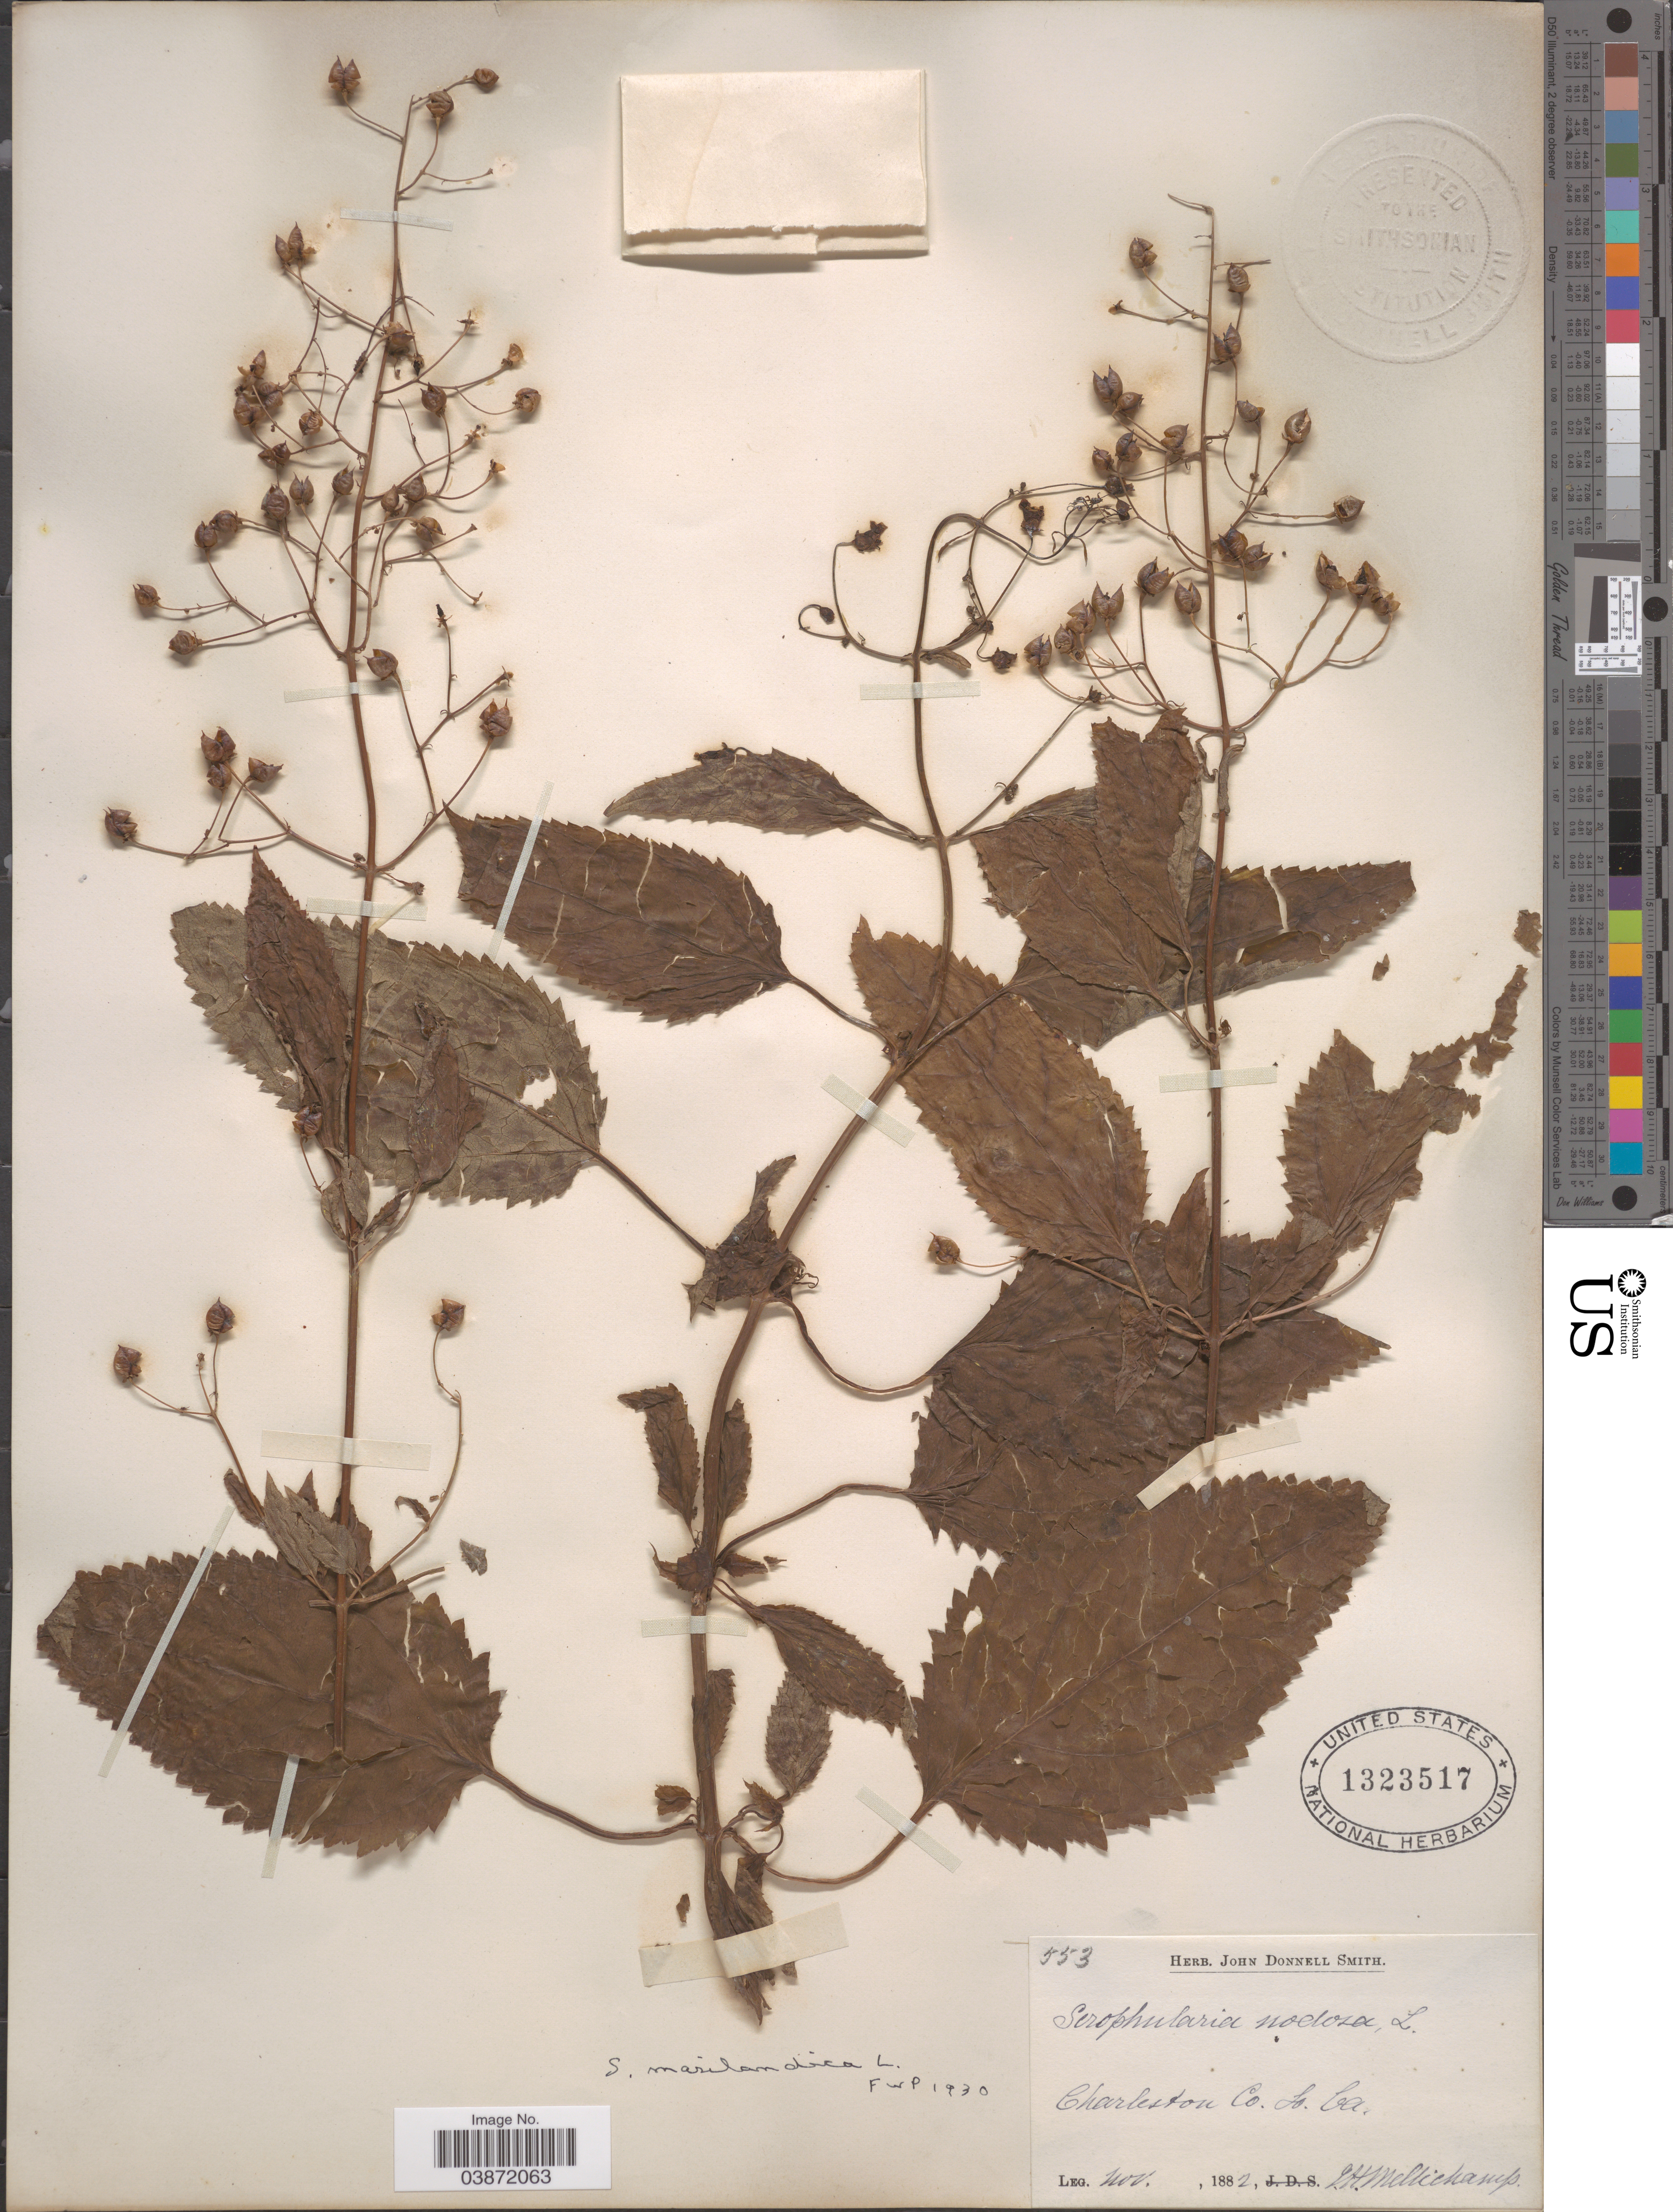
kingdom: Plantae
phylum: Tracheophyta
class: Magnoliopsida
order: Lamiales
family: Scrophulariaceae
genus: Scrophularia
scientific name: Scrophularia marilandica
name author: L.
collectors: J. H. Mellichamp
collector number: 553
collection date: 1882-11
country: United States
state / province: South Carolina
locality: Charleston Co.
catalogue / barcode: US 1323517